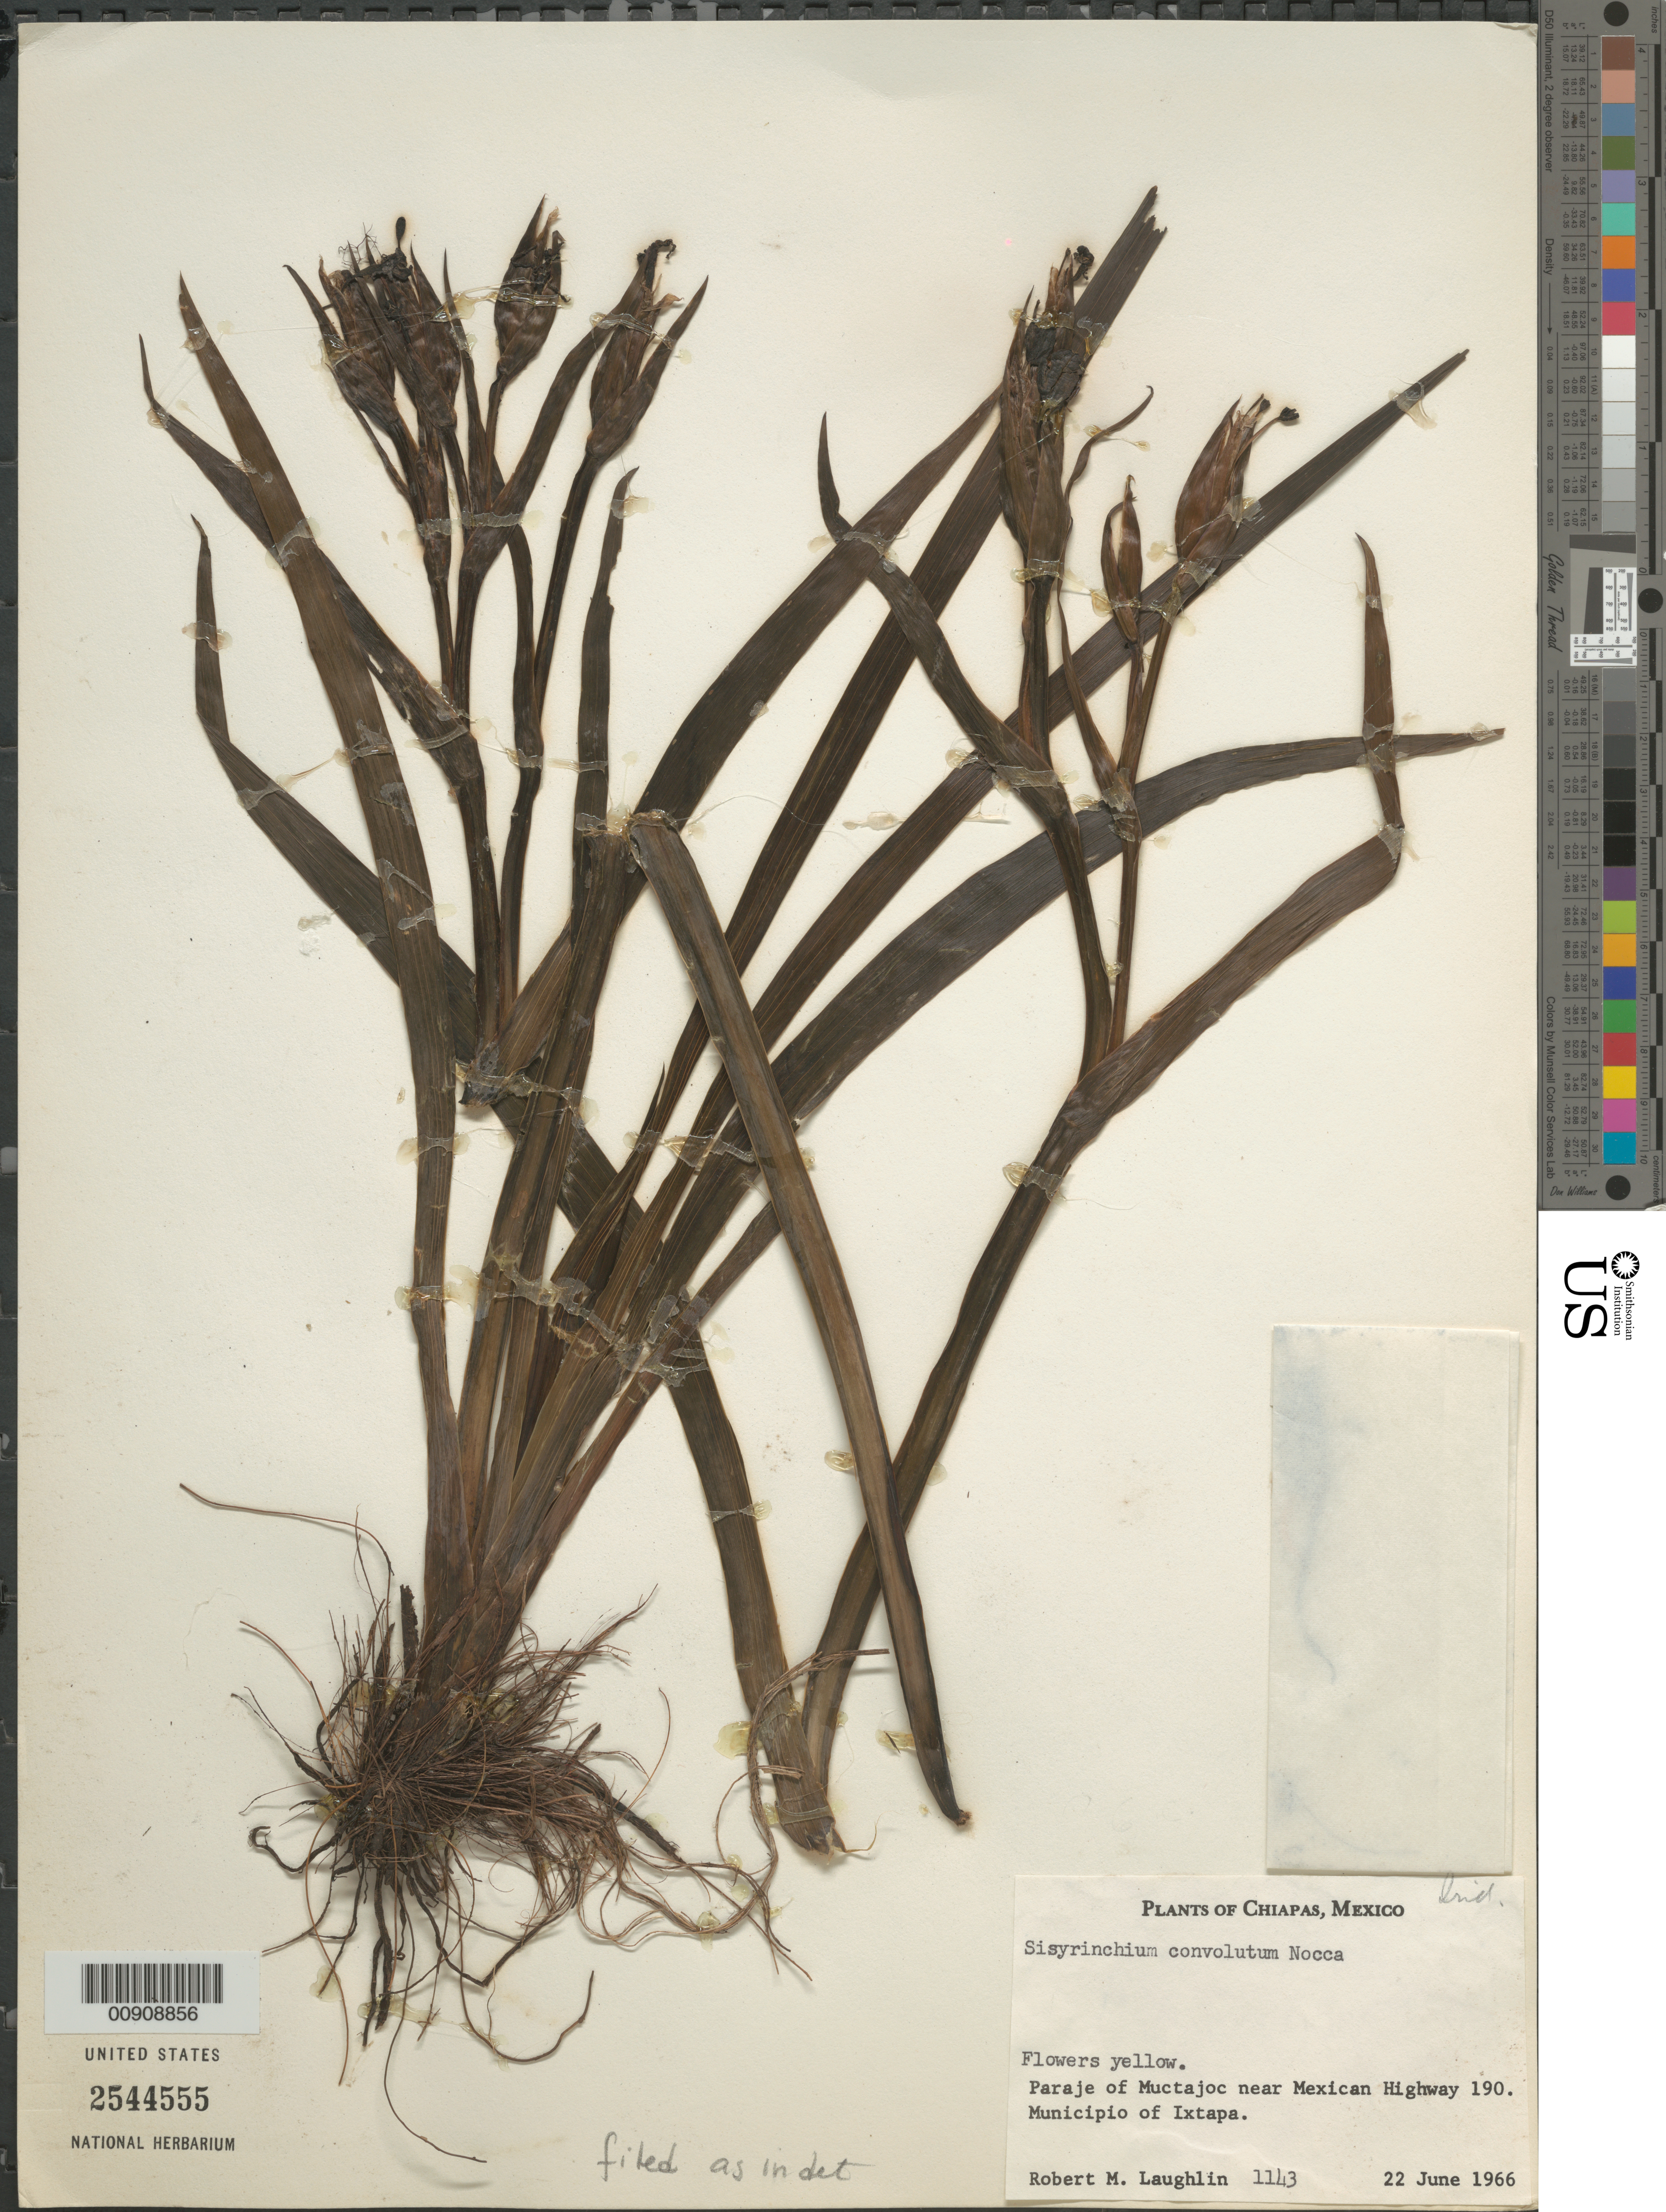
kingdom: Plantae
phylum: Tracheophyta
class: Liliopsida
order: Asparagales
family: Iridaceae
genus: Sisyrinchium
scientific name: Sisyrinchium sp.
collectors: R. M. Laughlin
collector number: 1143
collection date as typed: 22 Jun 1966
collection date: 1966-06-22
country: Mexico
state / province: Chiapas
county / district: Ixtapa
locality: Paraje of Muctajoc near Mexican Highway 190. Municipio of Ixtapa, Chiapas.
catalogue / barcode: US 2544555